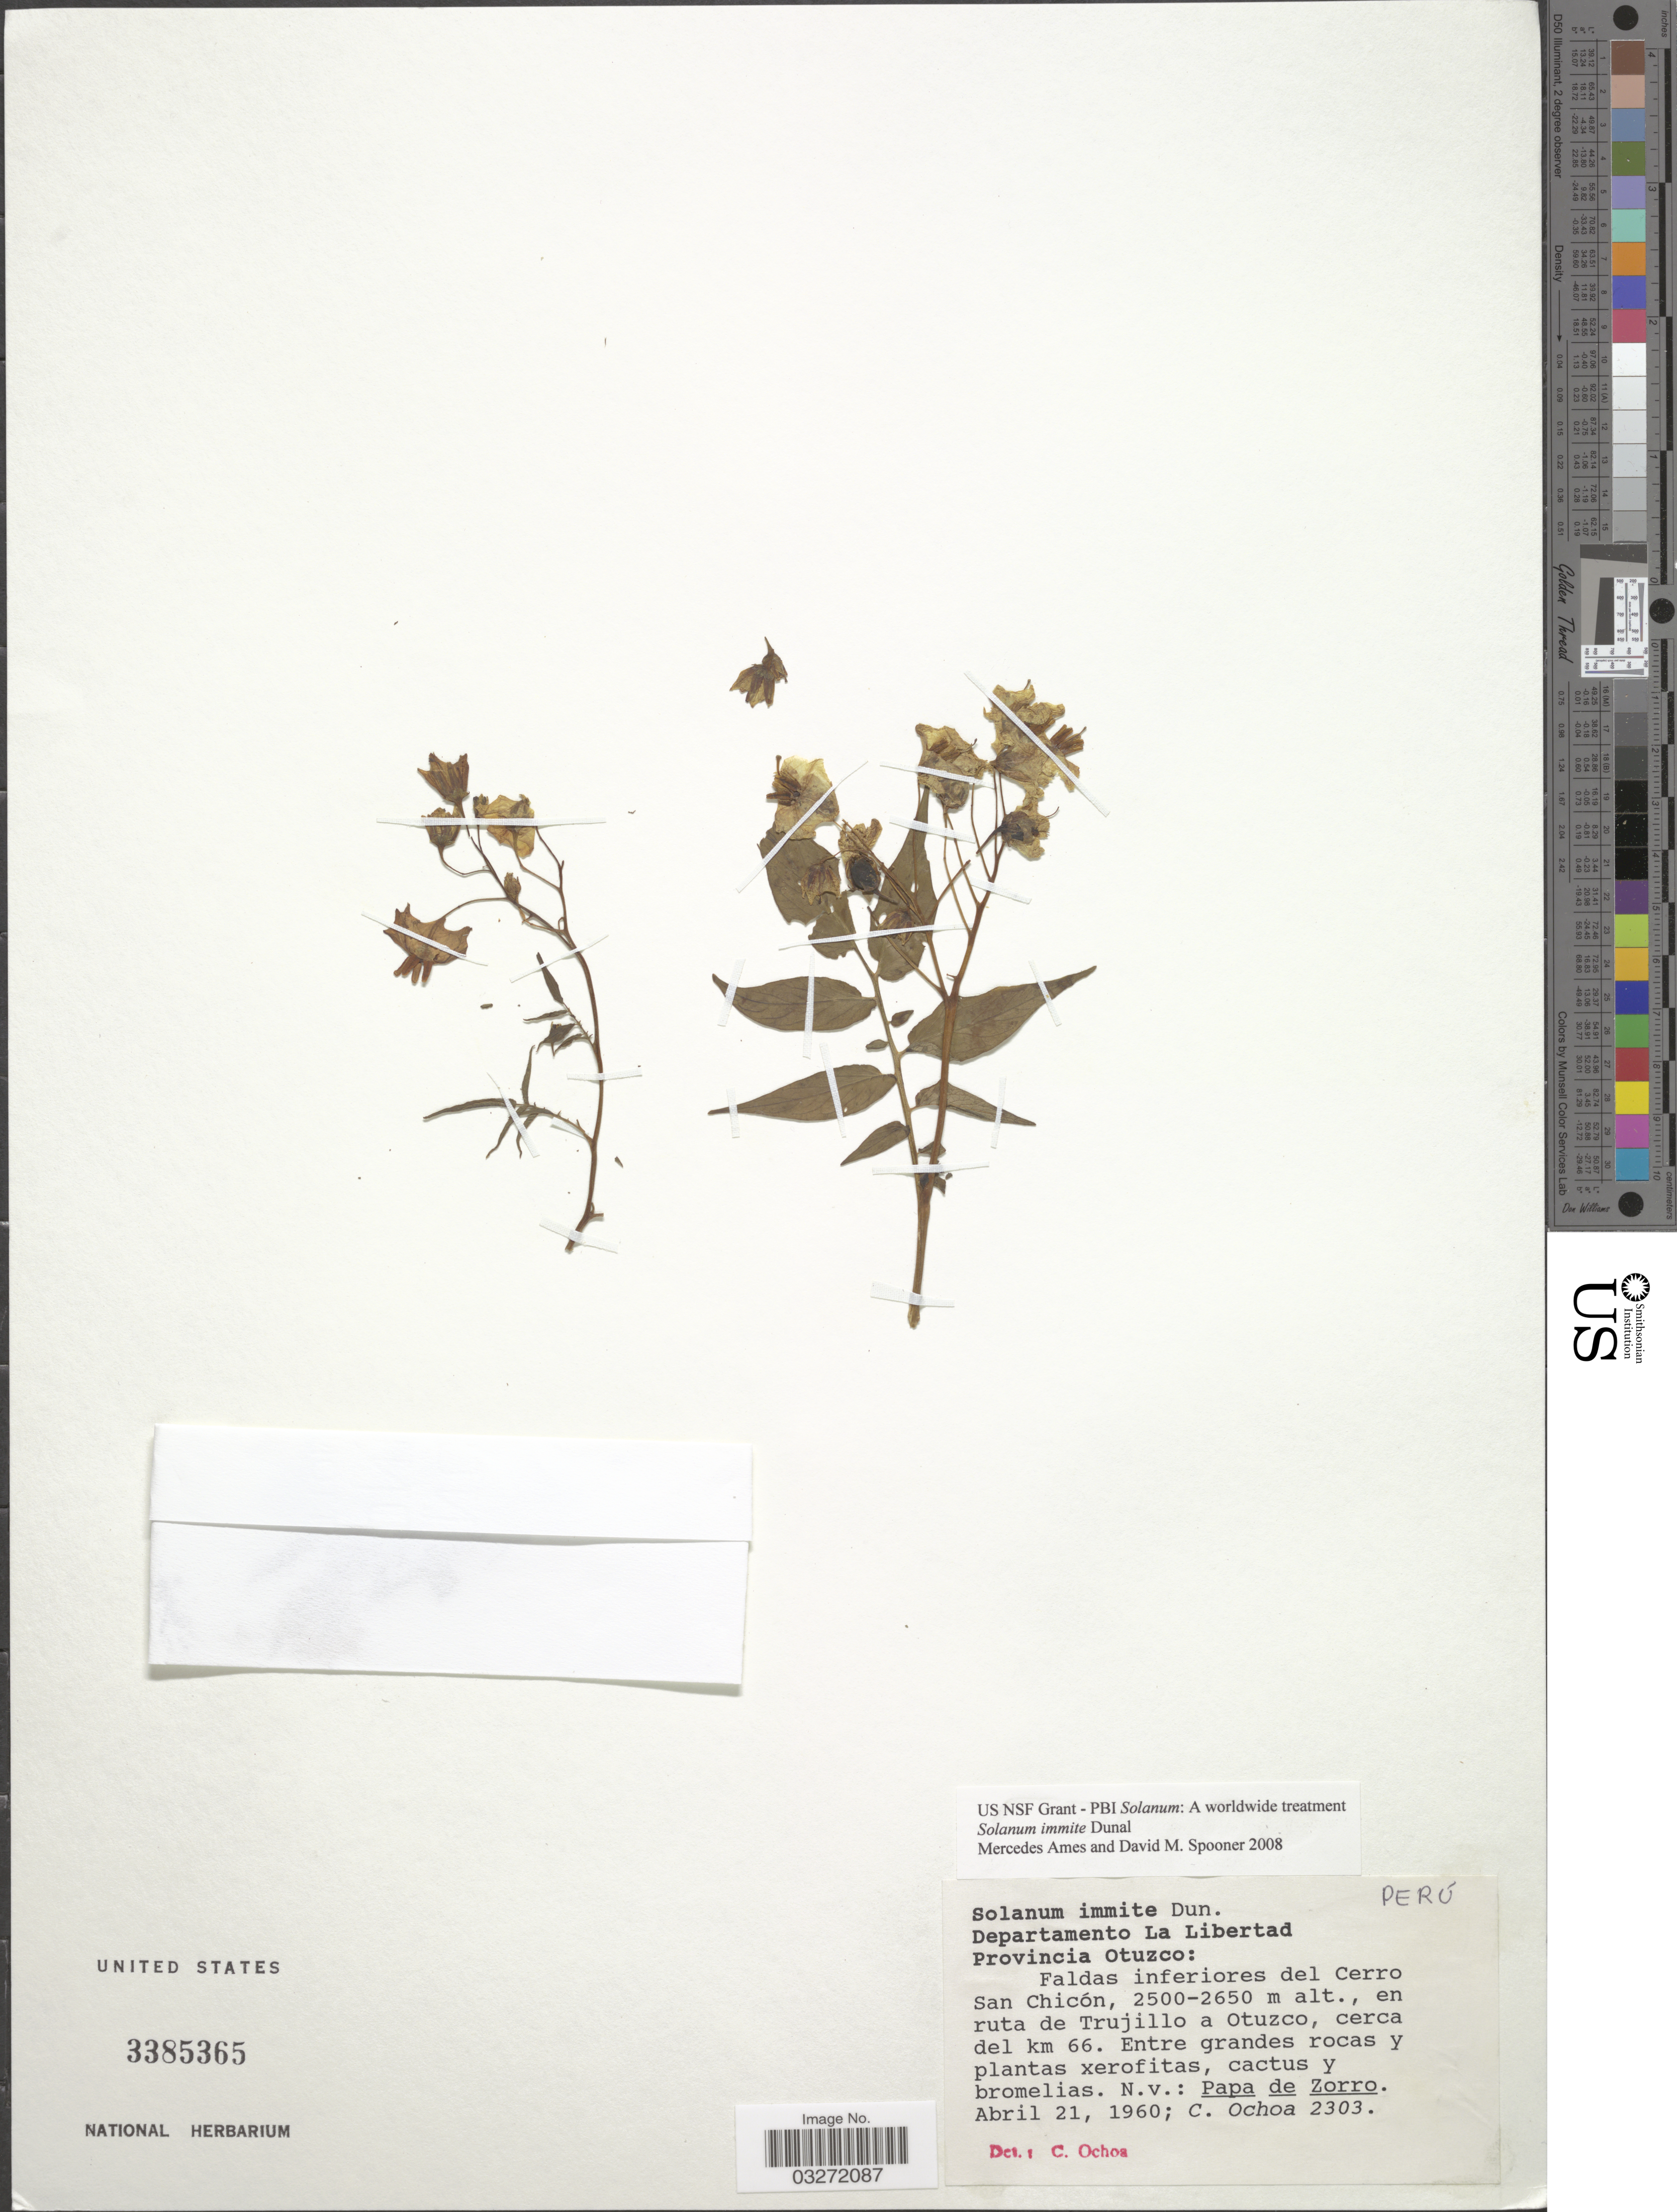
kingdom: Plantae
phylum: Tracheophyta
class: Magnoliopsida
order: Solanales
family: Solanaceae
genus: Solanum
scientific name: Solanum immite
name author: Dunal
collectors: C. Ochoa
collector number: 2303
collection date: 1960-04-21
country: Peru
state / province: La Libertad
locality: Departamento La Libertad. Provincia Otuzco: Faldas inferiores del Cerro San Chicón, en ruta de Trujillo a Otuzco, cerca del km 66.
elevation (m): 2500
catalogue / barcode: US 3385365